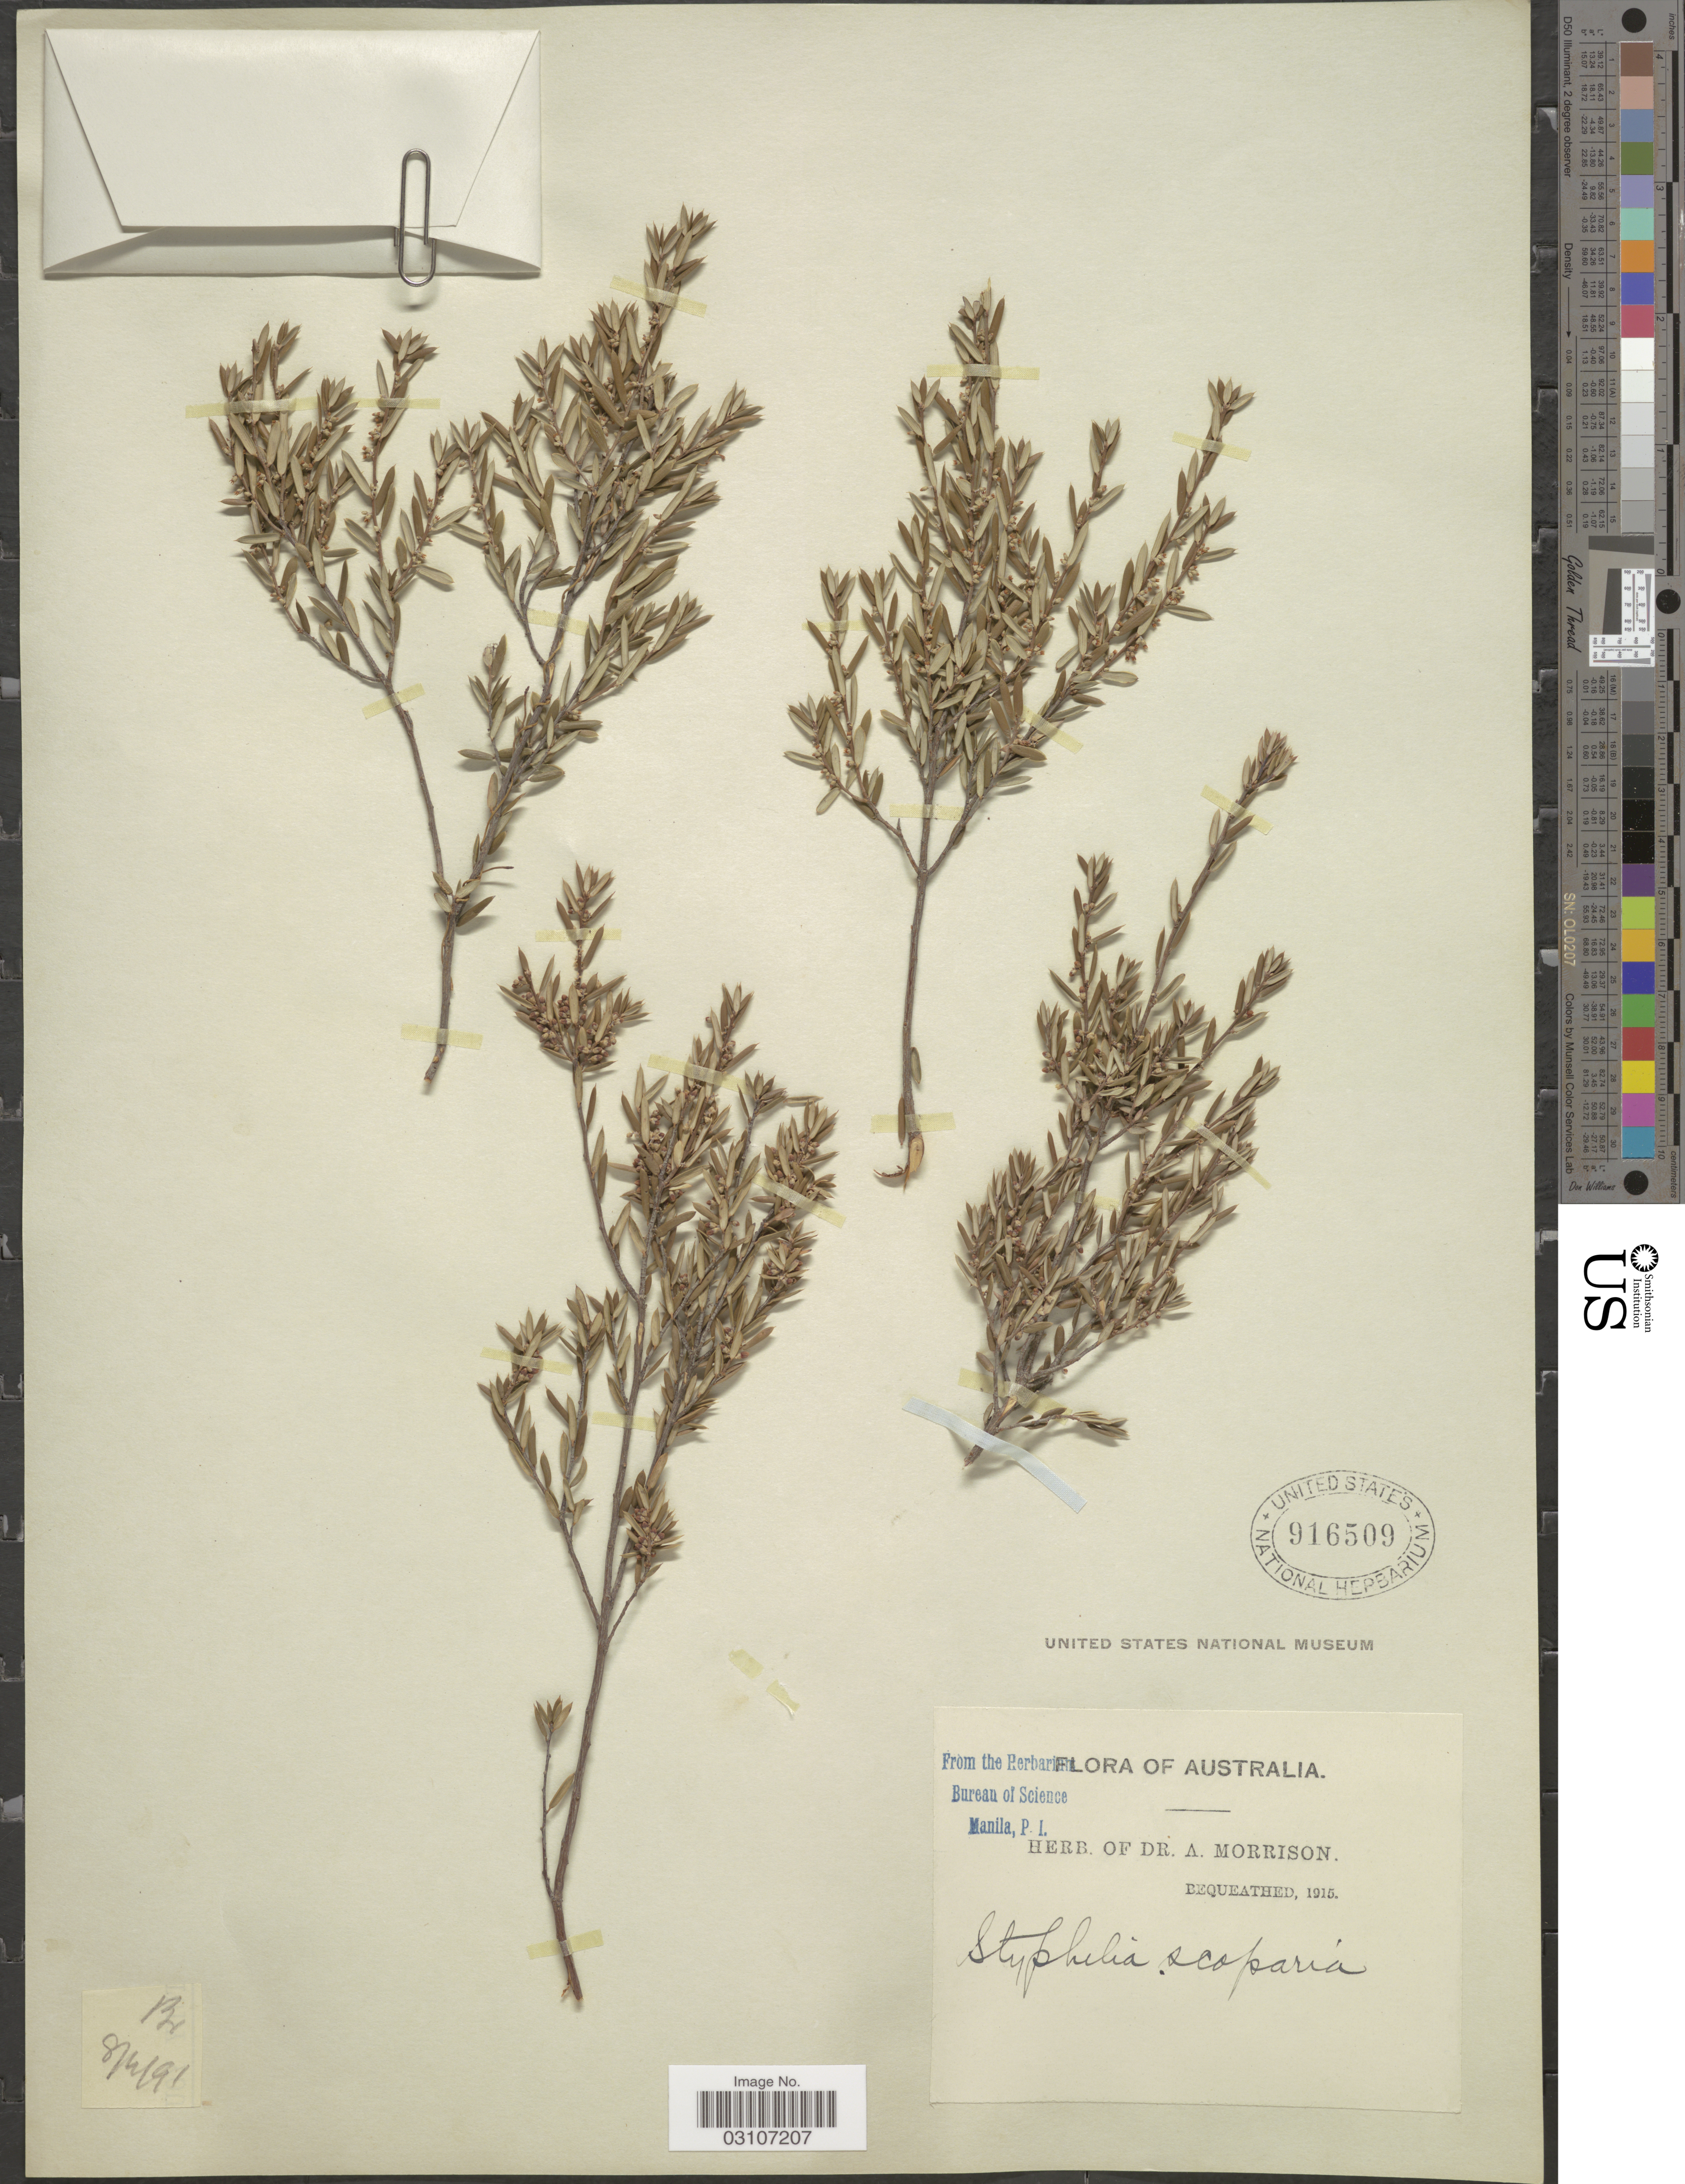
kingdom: Plantae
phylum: Tracheophyta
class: Magnoliopsida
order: Ericales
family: Ericaceae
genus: Monotoca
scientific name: Monotoca scoparia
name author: (Sm.) R. Br.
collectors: ex herb. Dr. A. Morrison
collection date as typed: Transcribed d/m/y: 8/4/91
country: Australia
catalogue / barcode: US 916509